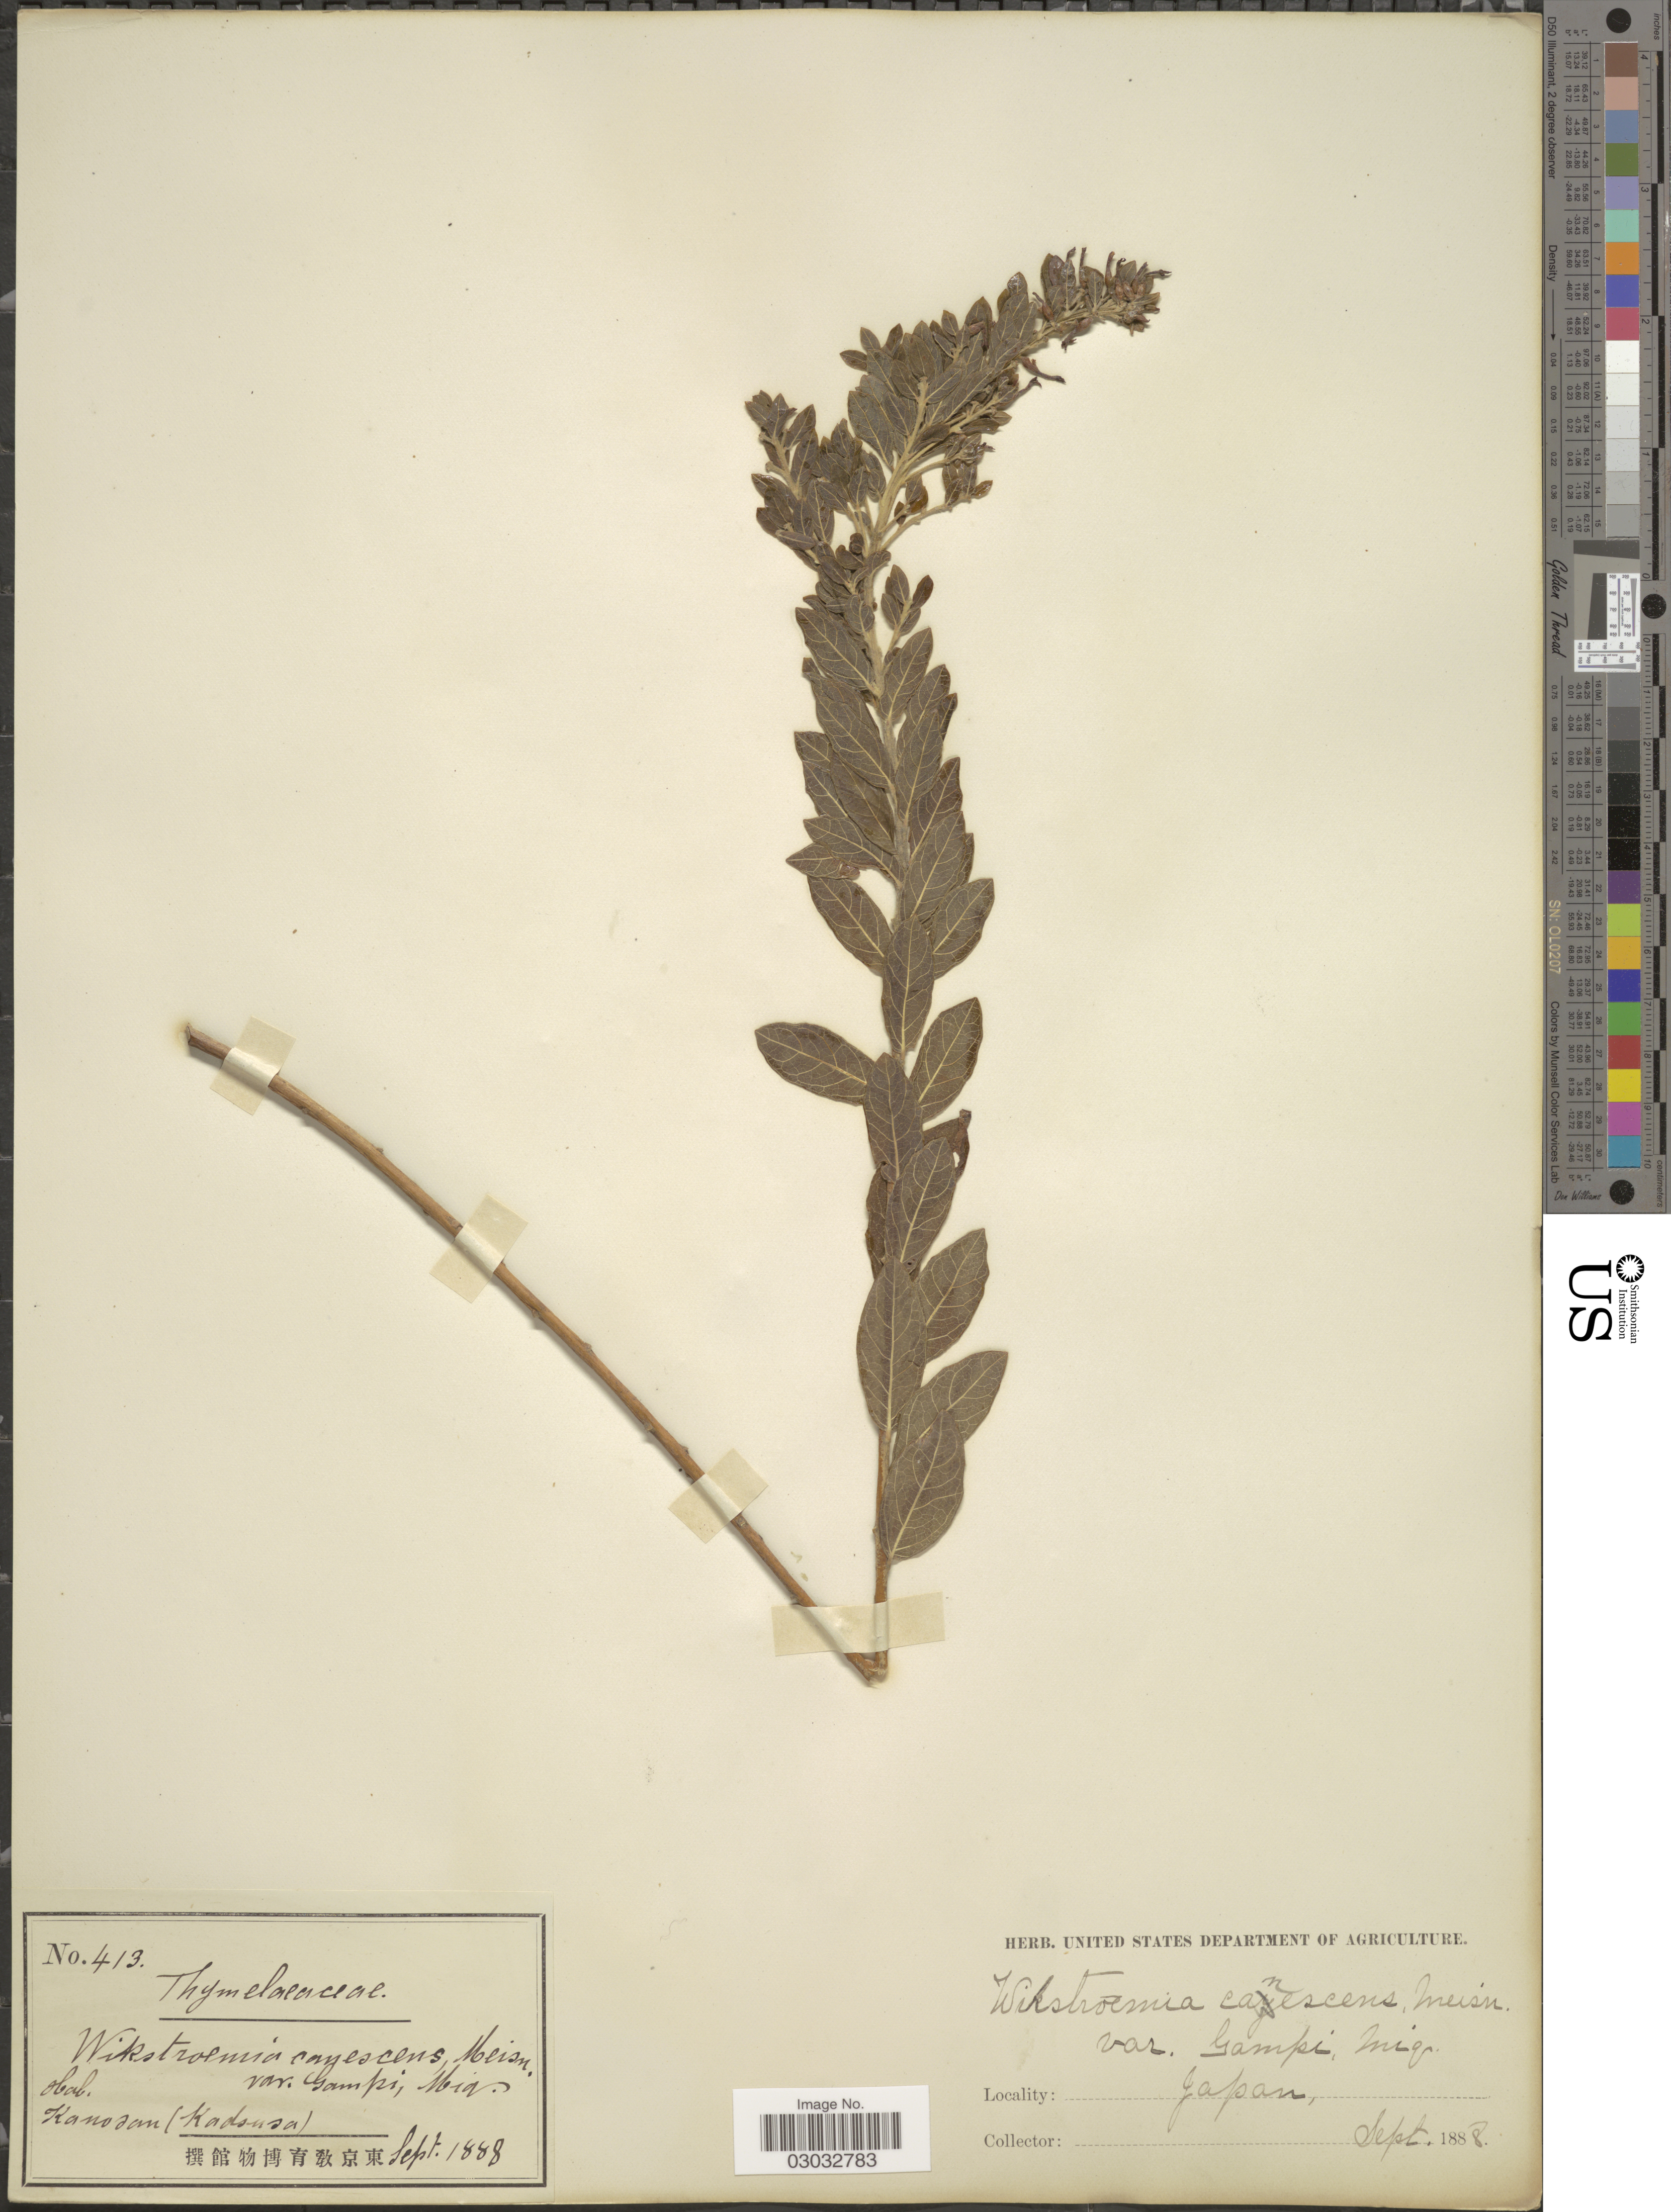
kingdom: Plantae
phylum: Tracheophyta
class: Magnoliopsida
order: Malvales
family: Thymelaeaceae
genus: Wikstroemia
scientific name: Wikstroemia ganpi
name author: (Siebold & Zucc.) Maxim.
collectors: ex herb. U. S. Department of Agriculture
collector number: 413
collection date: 1888-09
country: Japan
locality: Kanosan (Kadsusa).